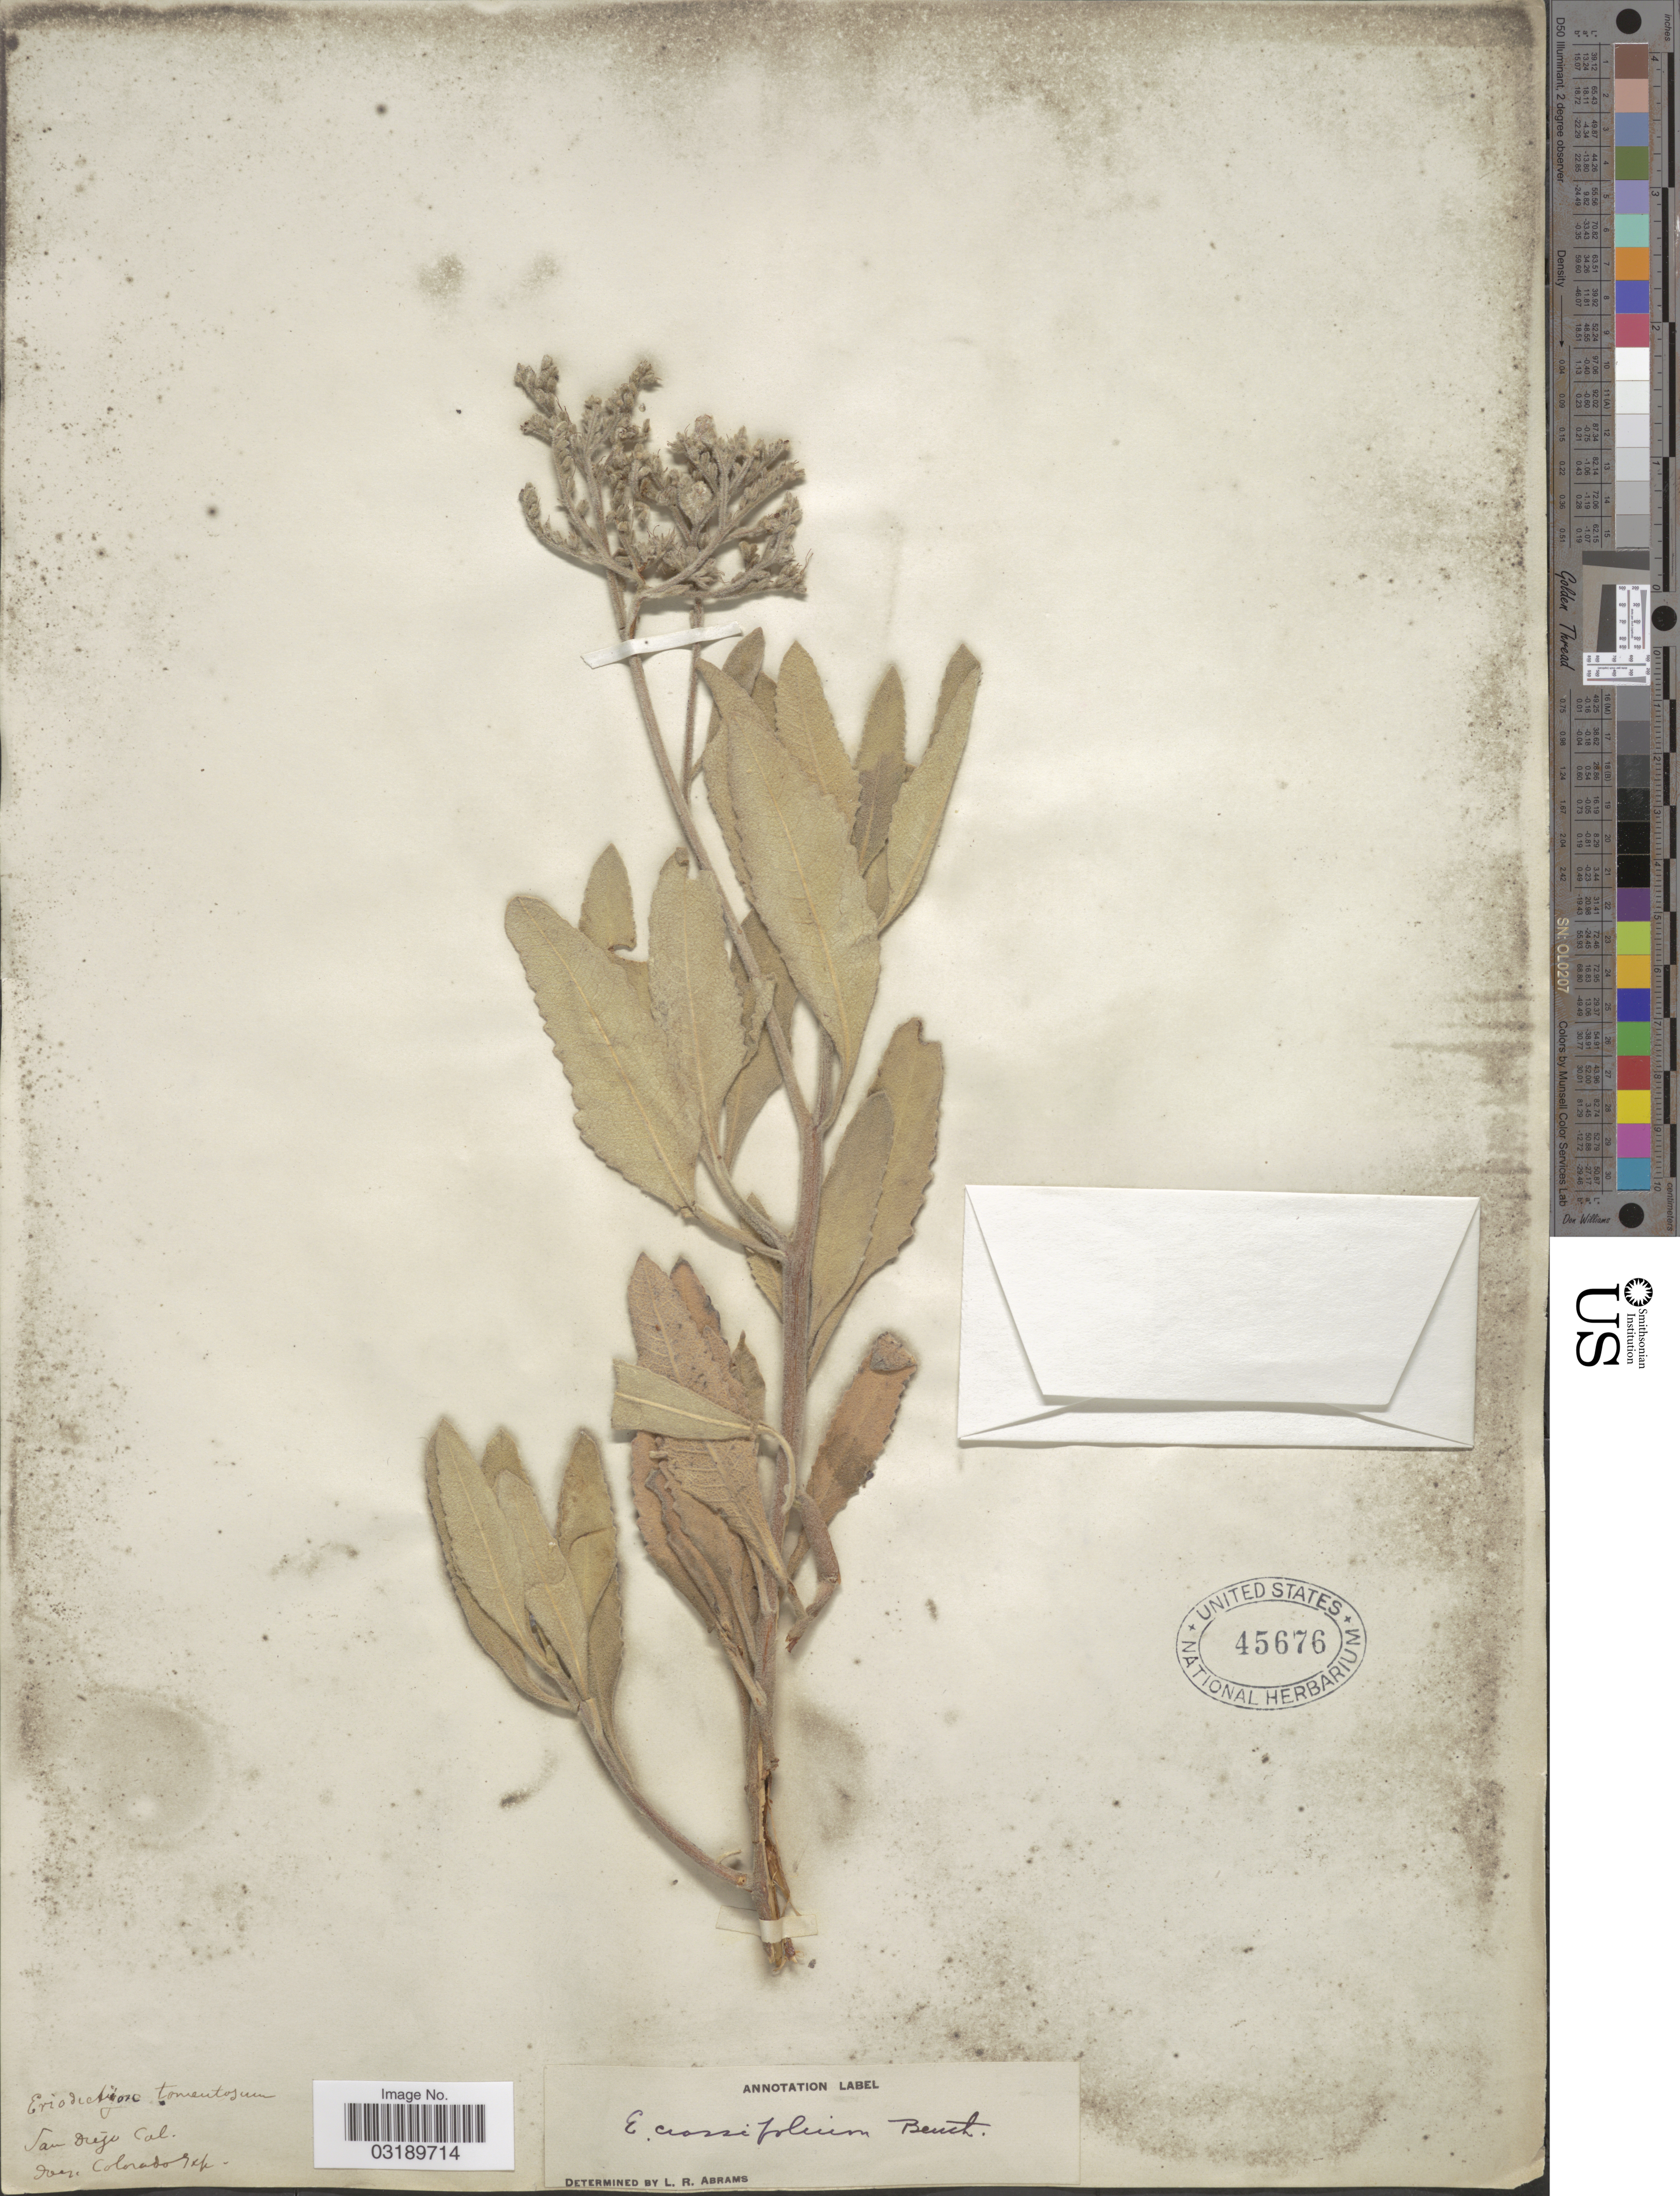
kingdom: Plantae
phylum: Tracheophyta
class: Magnoliopsida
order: Boraginales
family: Namaceae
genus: Eriodictyon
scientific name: Eriodictyon crassifolium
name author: Benth.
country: United States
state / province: California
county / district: San Diego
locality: San Diego. Colorado [unsure placement].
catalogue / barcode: US 45676